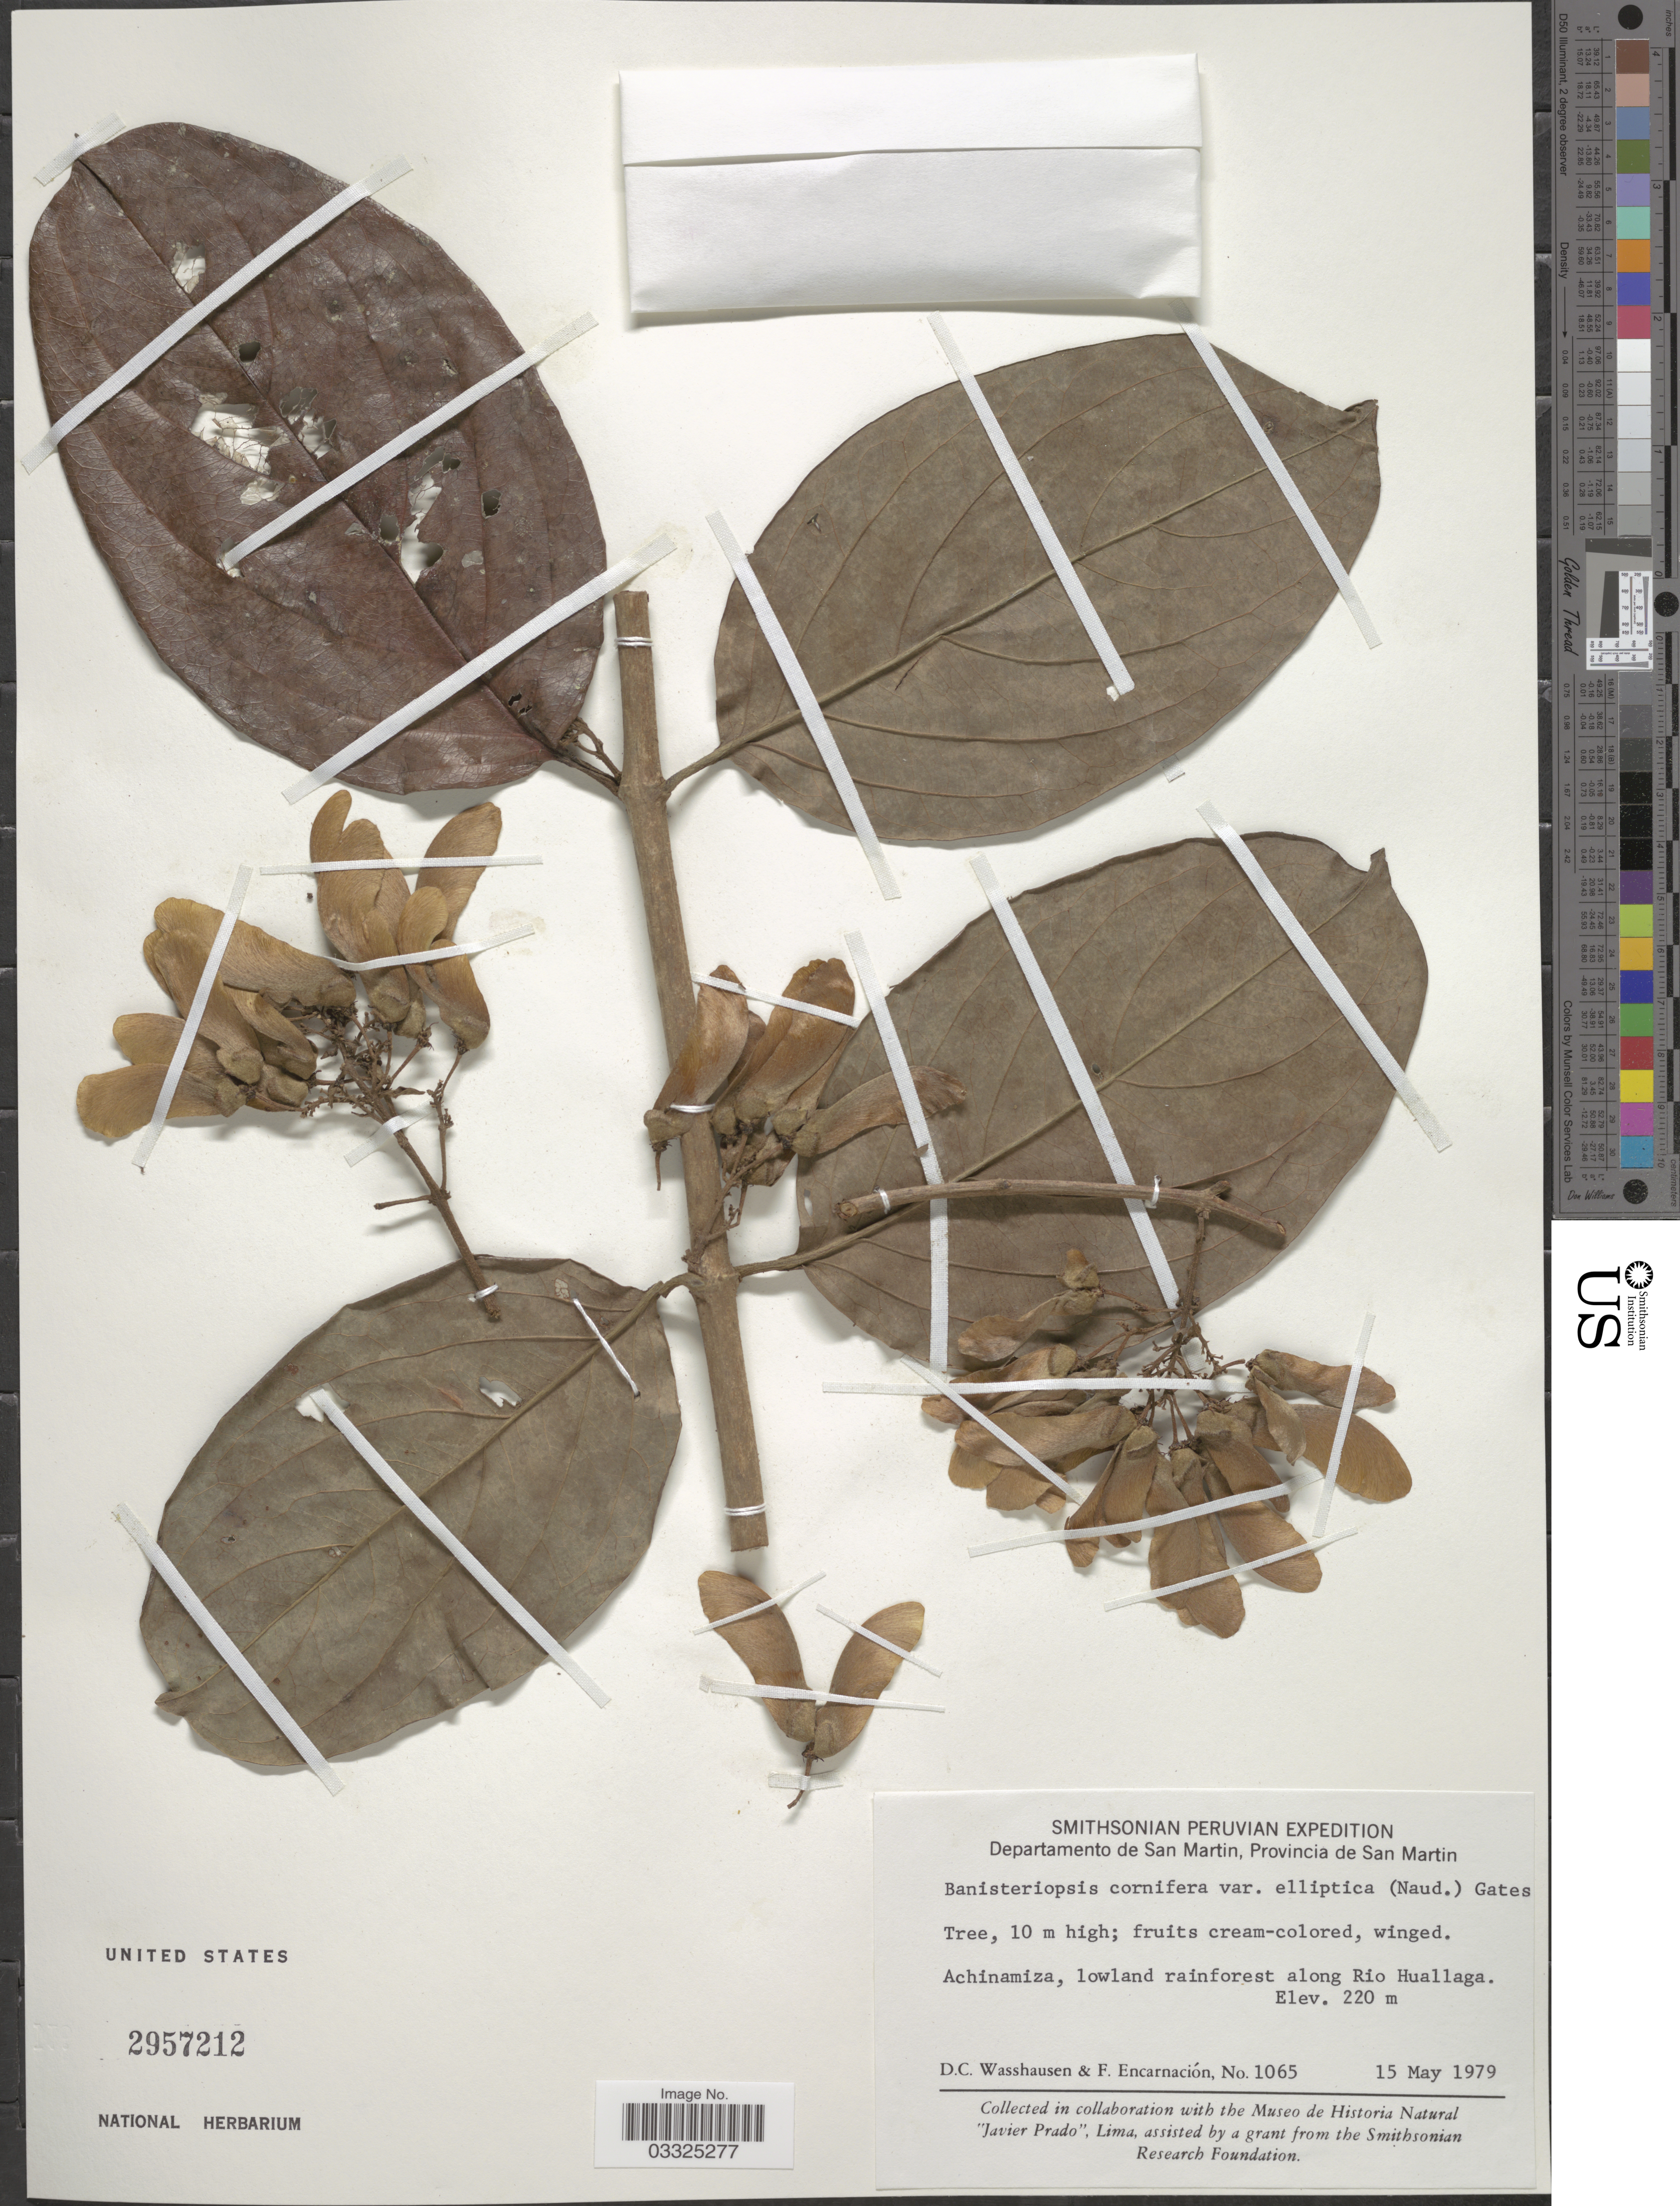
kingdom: Plantae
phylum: Tracheophyta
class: Magnoliopsida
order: Malpighiales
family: Malpighiaceae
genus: Bronwenia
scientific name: Bronwenia cornifolia var. maracaybensis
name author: (A. Juss.) W.R. Anderson & C. Davis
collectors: D. C. Wasshausen & F. Encarnación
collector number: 1065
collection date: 1979-05-15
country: Peru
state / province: San Martín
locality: Departamento de San Martin. Achinamiza, lowland rainforest along Rio Huallaga.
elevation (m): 220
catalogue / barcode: US 2957212